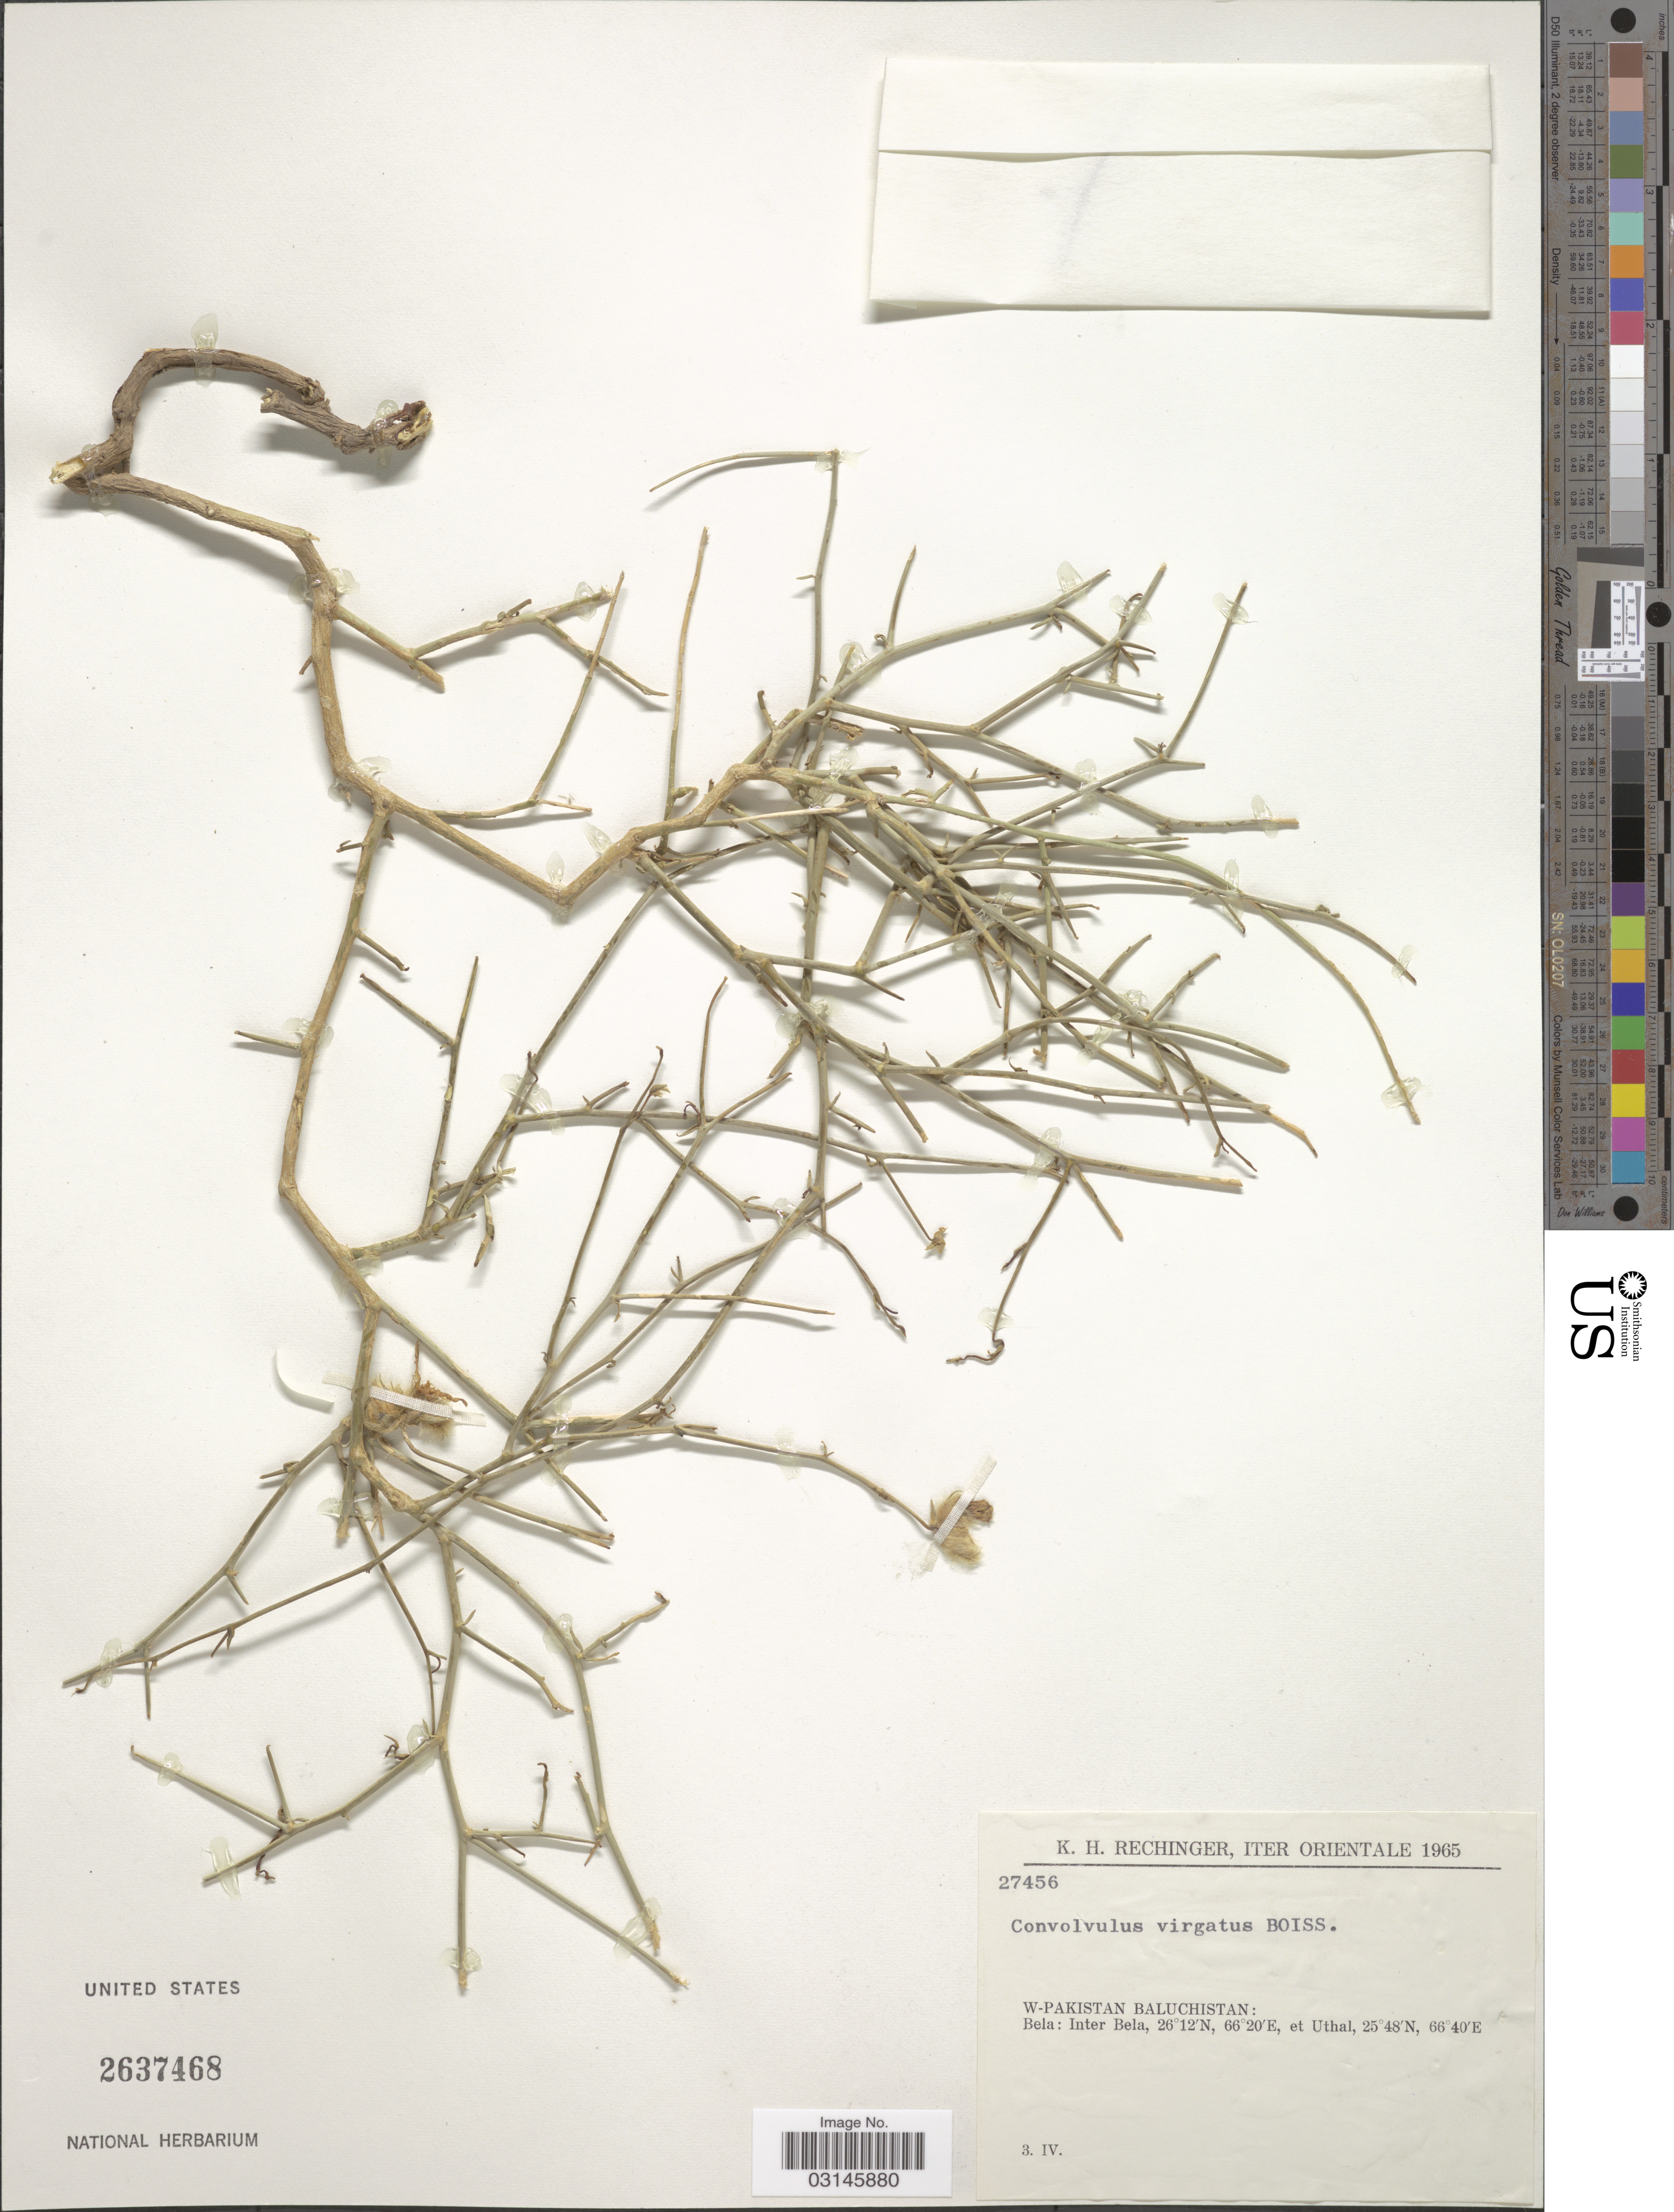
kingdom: Plantae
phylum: Tracheophyta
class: Magnoliopsida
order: Solanales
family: Convolvulaceae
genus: Convolvulus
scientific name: Convolvulus virgatus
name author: Boiss.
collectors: K. H. Rechinger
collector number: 27456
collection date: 1965-04-03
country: Pakistan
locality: Iter Orientale, W-Pakistan Baluchistan: Bela: Inter Bela et Uthal.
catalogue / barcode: US 2637468